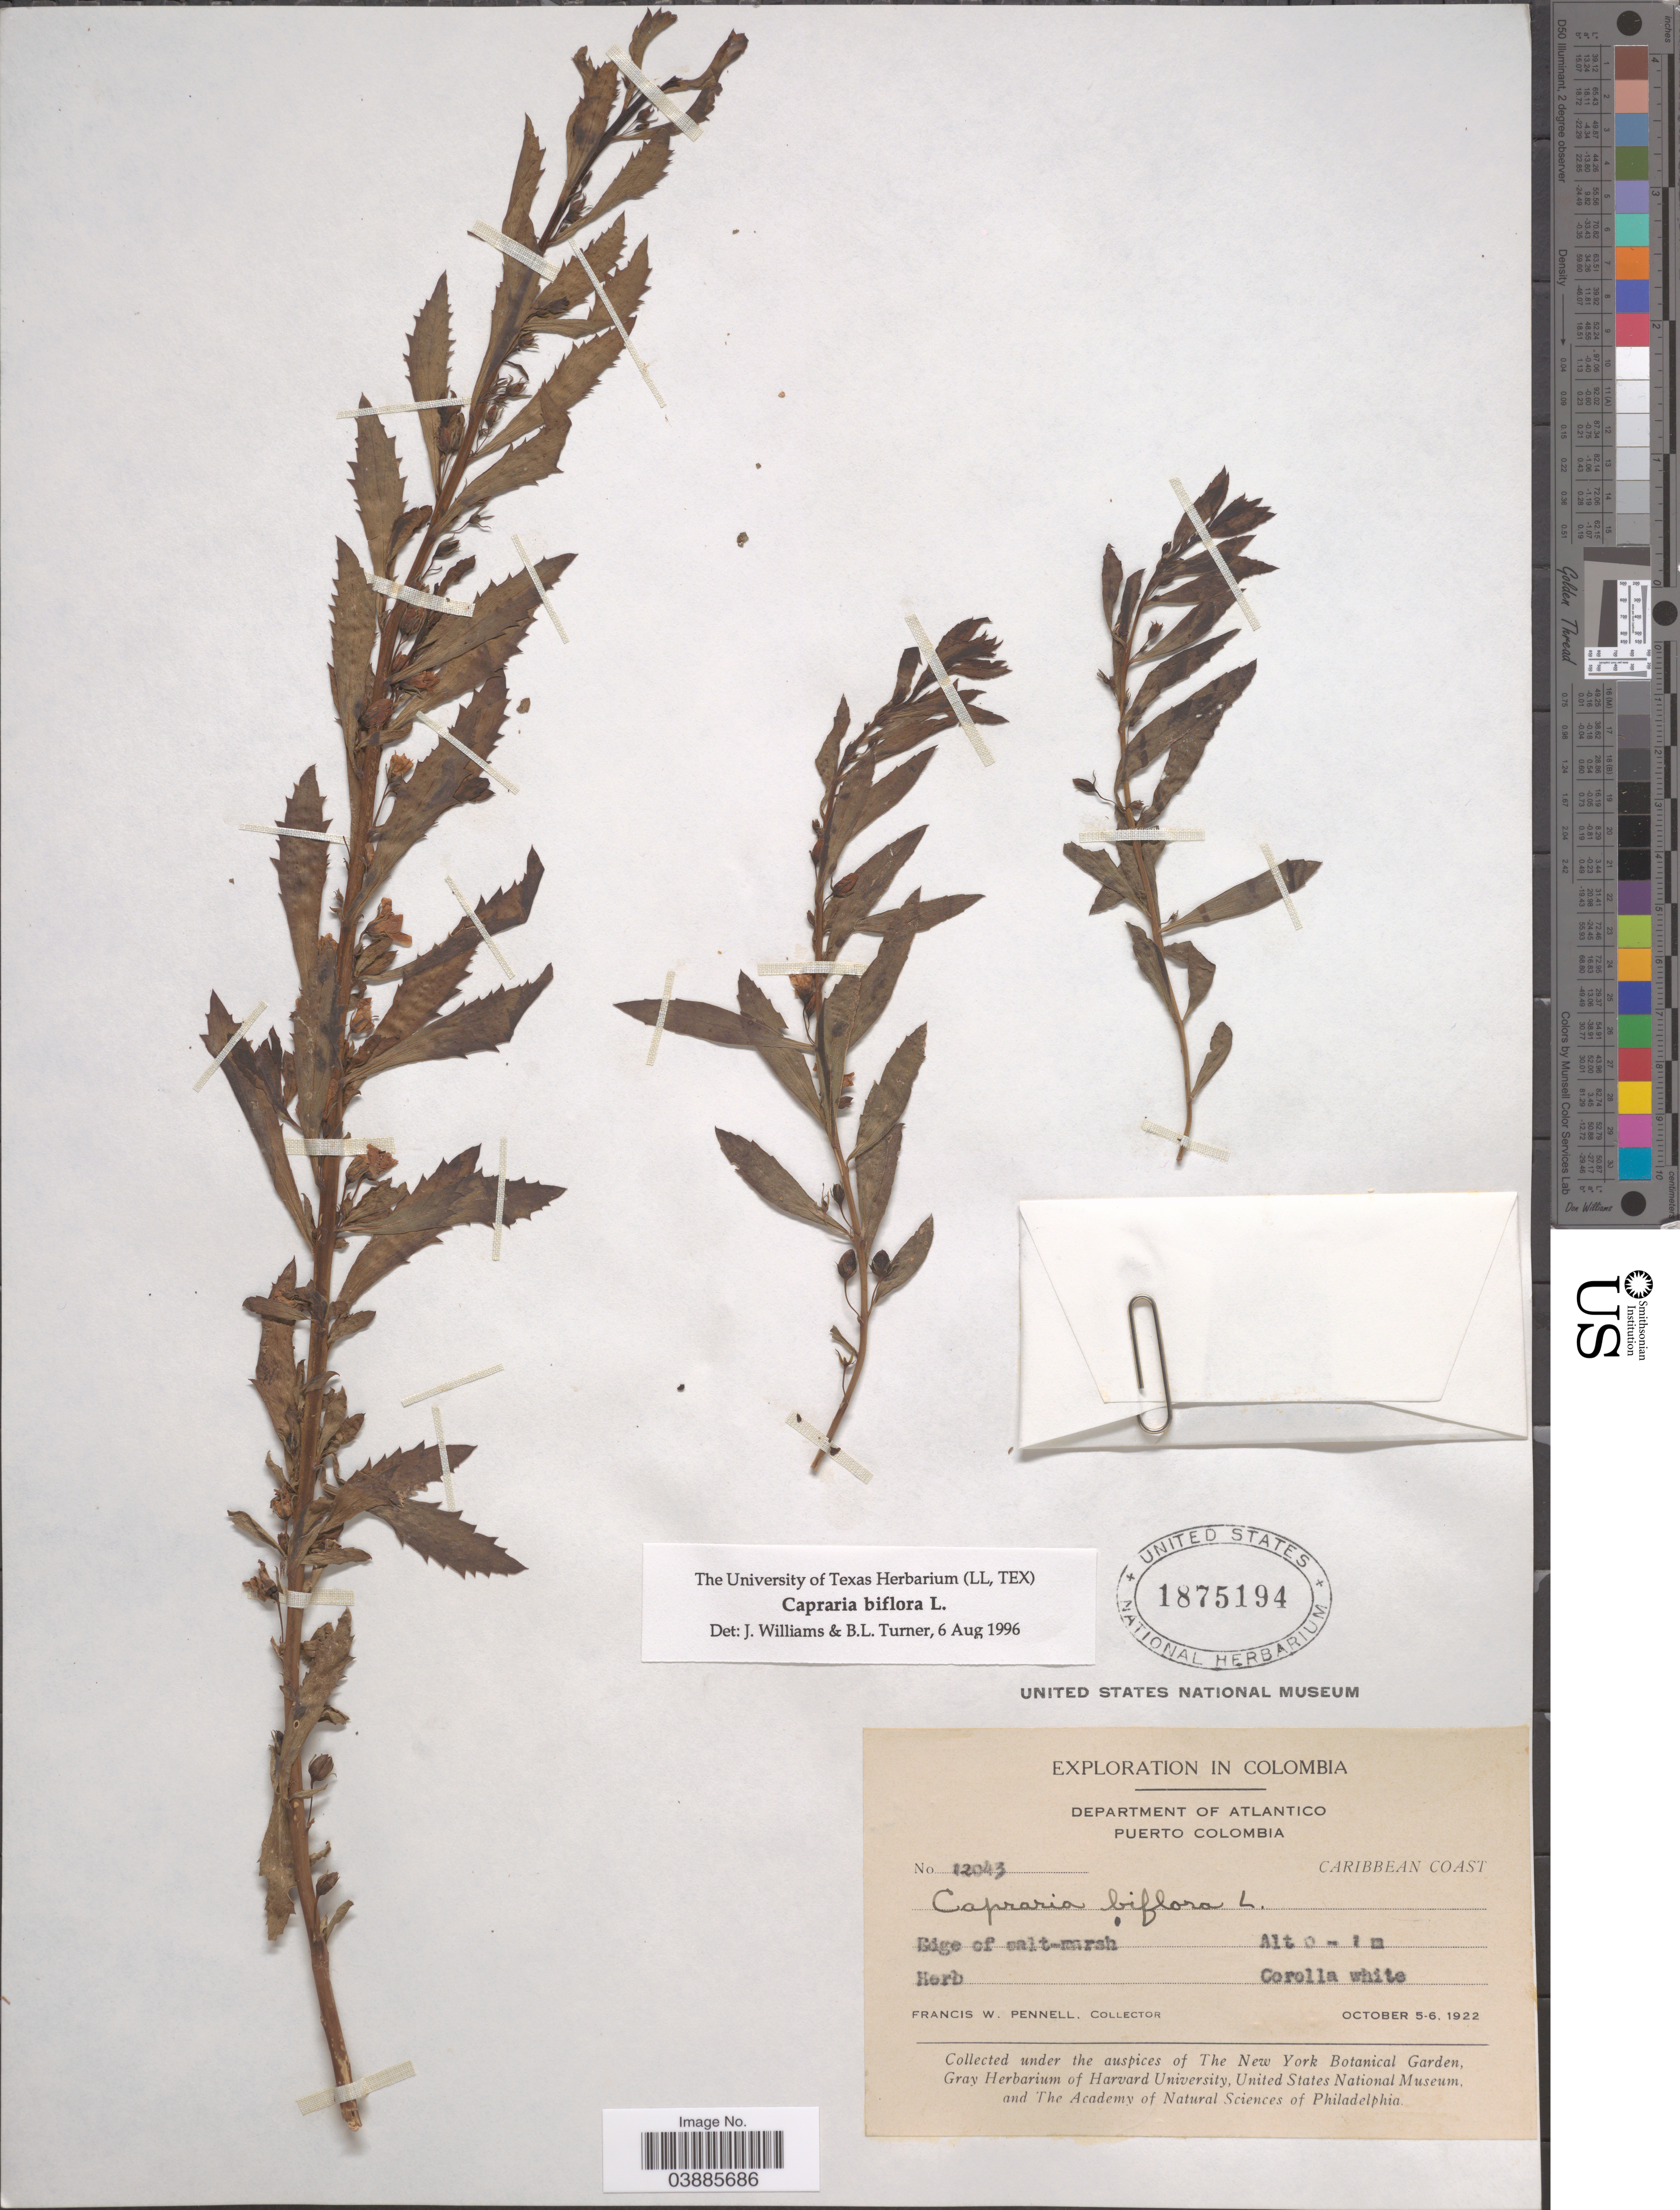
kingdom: Plantae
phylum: Tracheophyta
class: Magnoliopsida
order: Lamiales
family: Scrophulariaceae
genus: Capraria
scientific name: Capraria biflora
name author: L.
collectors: F. W. Pennell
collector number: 12043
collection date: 1922-10-05/1922-10-06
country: Colombia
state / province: Atlántico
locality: Department of Atlantico. Puerto Colombia. Caribbean Coast.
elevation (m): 0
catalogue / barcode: US 1875194